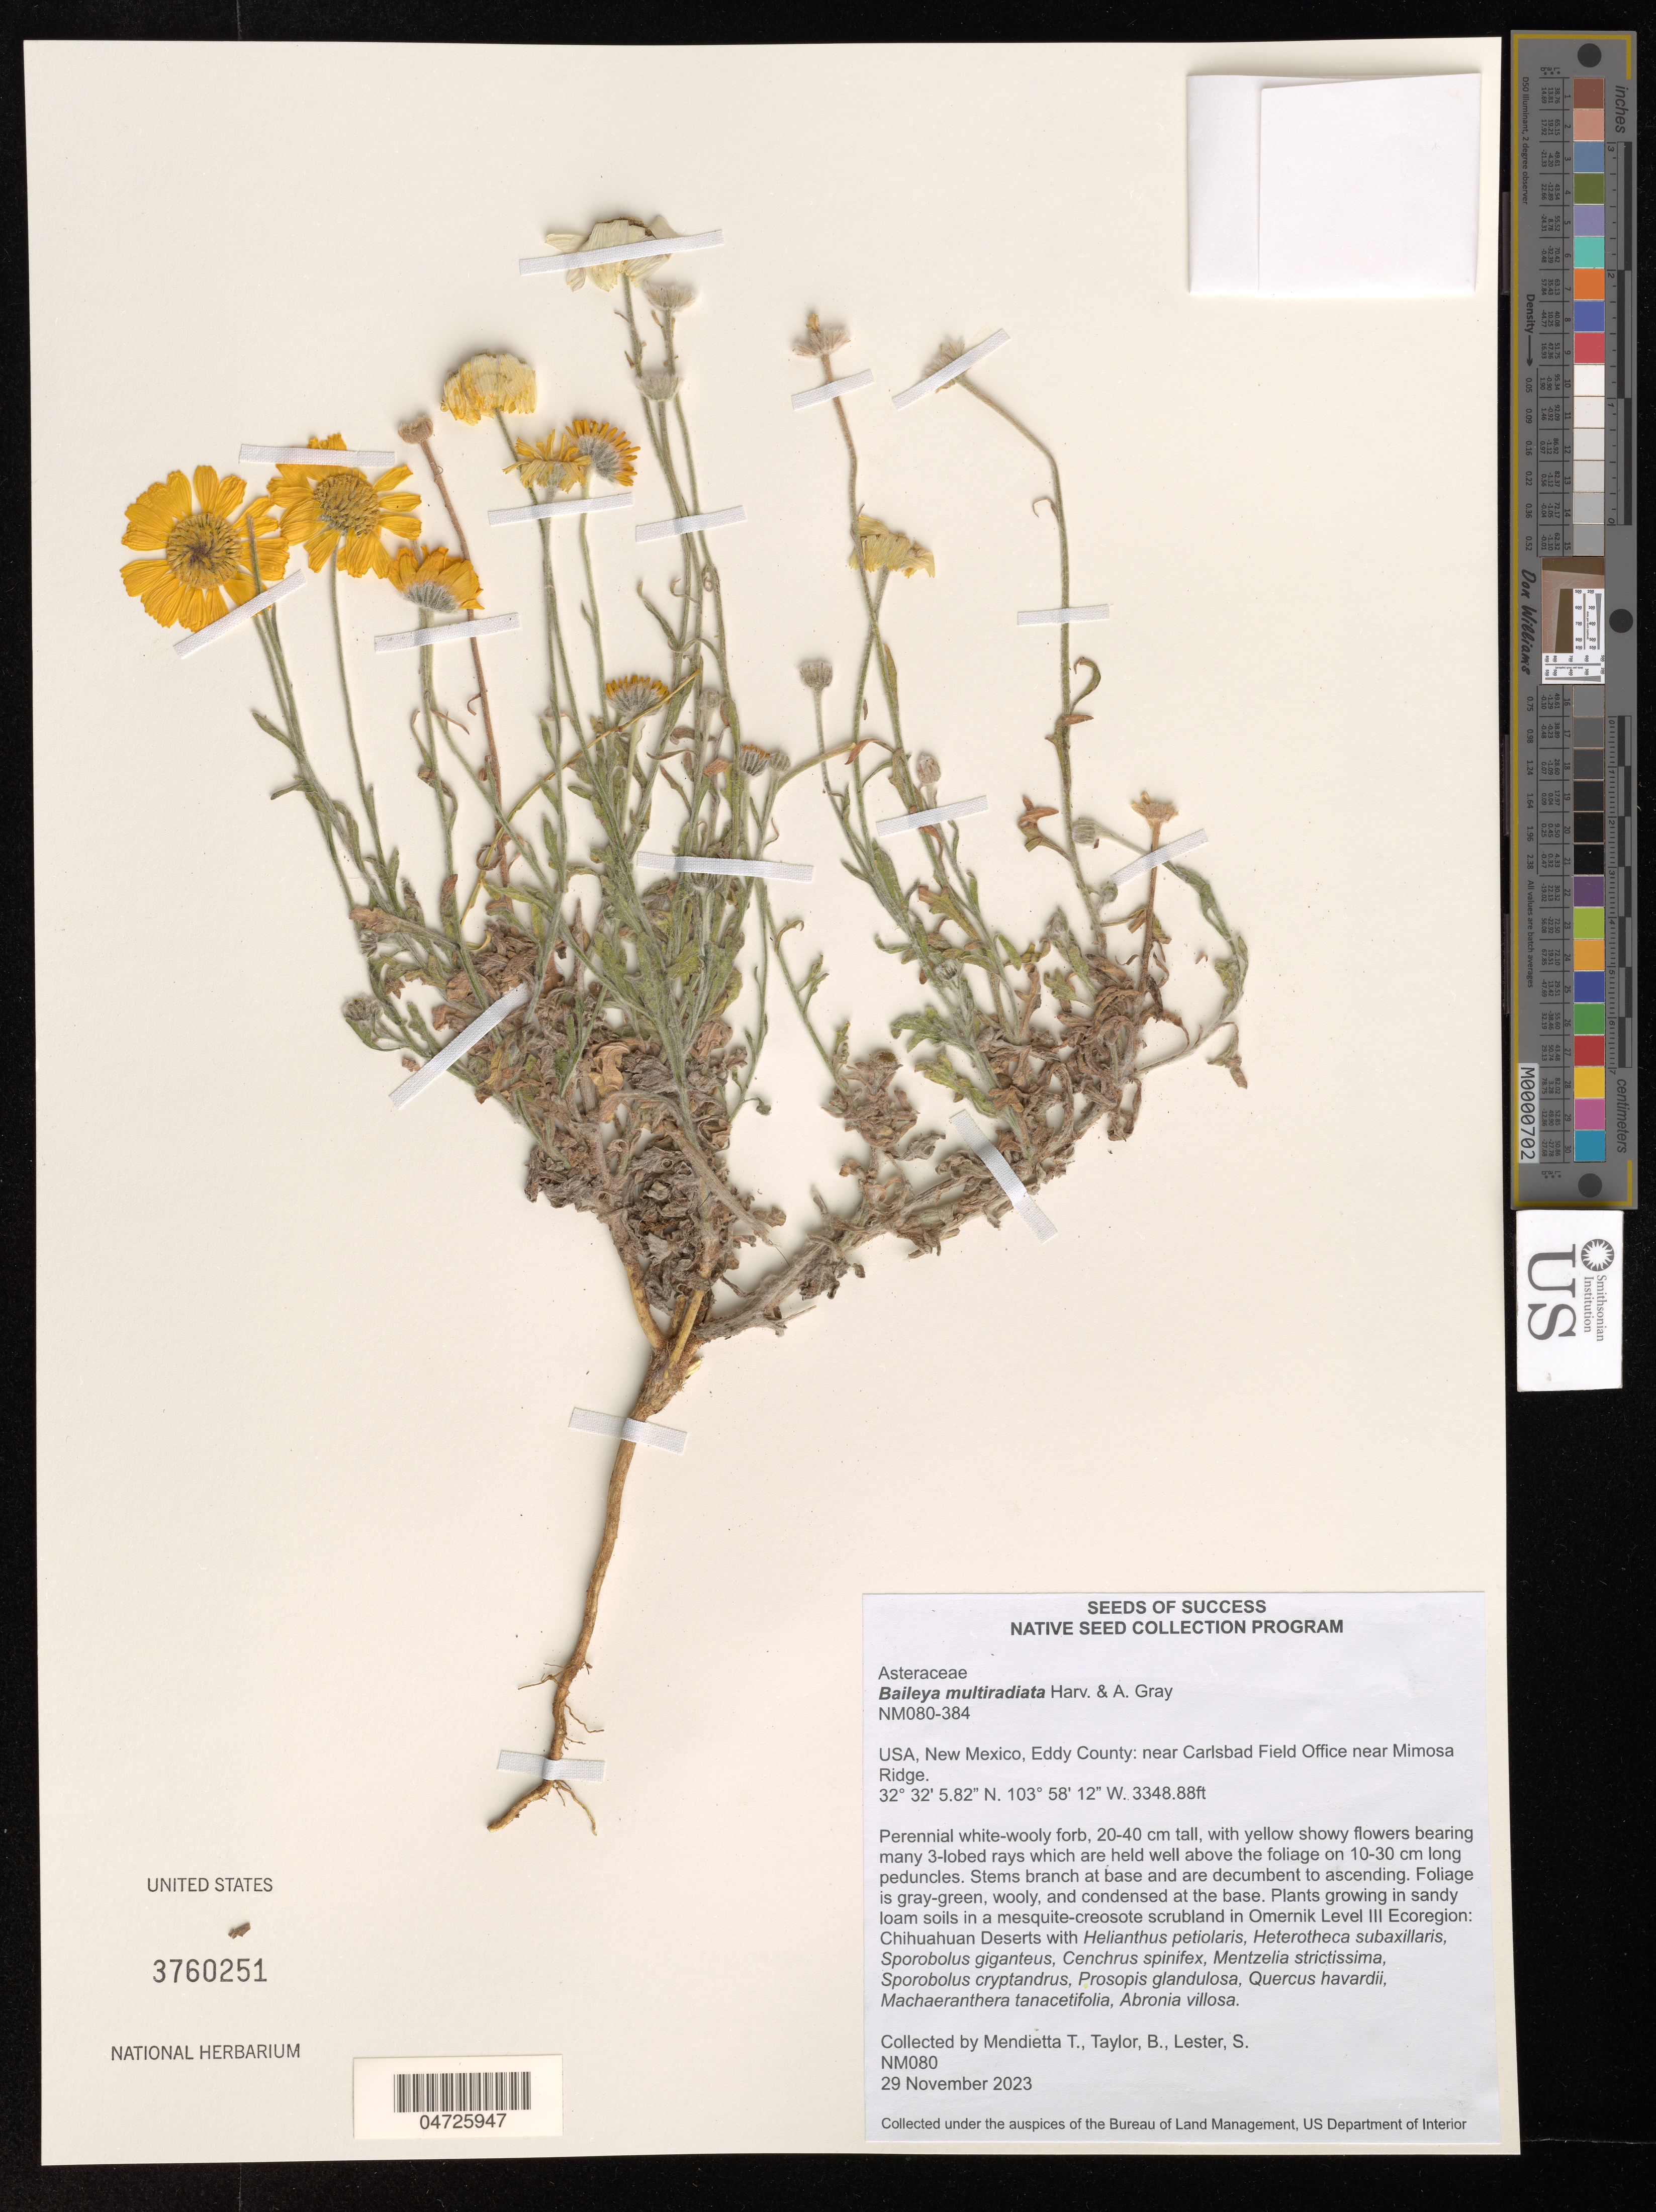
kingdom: Plantae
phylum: Tracheophyta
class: Magnoliopsida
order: Asterales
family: Asteraceae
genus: Baileya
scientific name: Baileya multiradiata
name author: Harv. & A. Gray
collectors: T. Mendietta & B. Taylor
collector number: NM080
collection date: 2023-11-29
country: United States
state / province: New Mexico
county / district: Eddy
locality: Eddy County: near Carlsbad Field Office near Mimosa Ridge. Plants growing in sandy loam soils in a mesquite-creosote scrubland in Omernik Level III Ecoregion: Chihuahuan Deserts.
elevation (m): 1020.74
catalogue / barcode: US 3760251